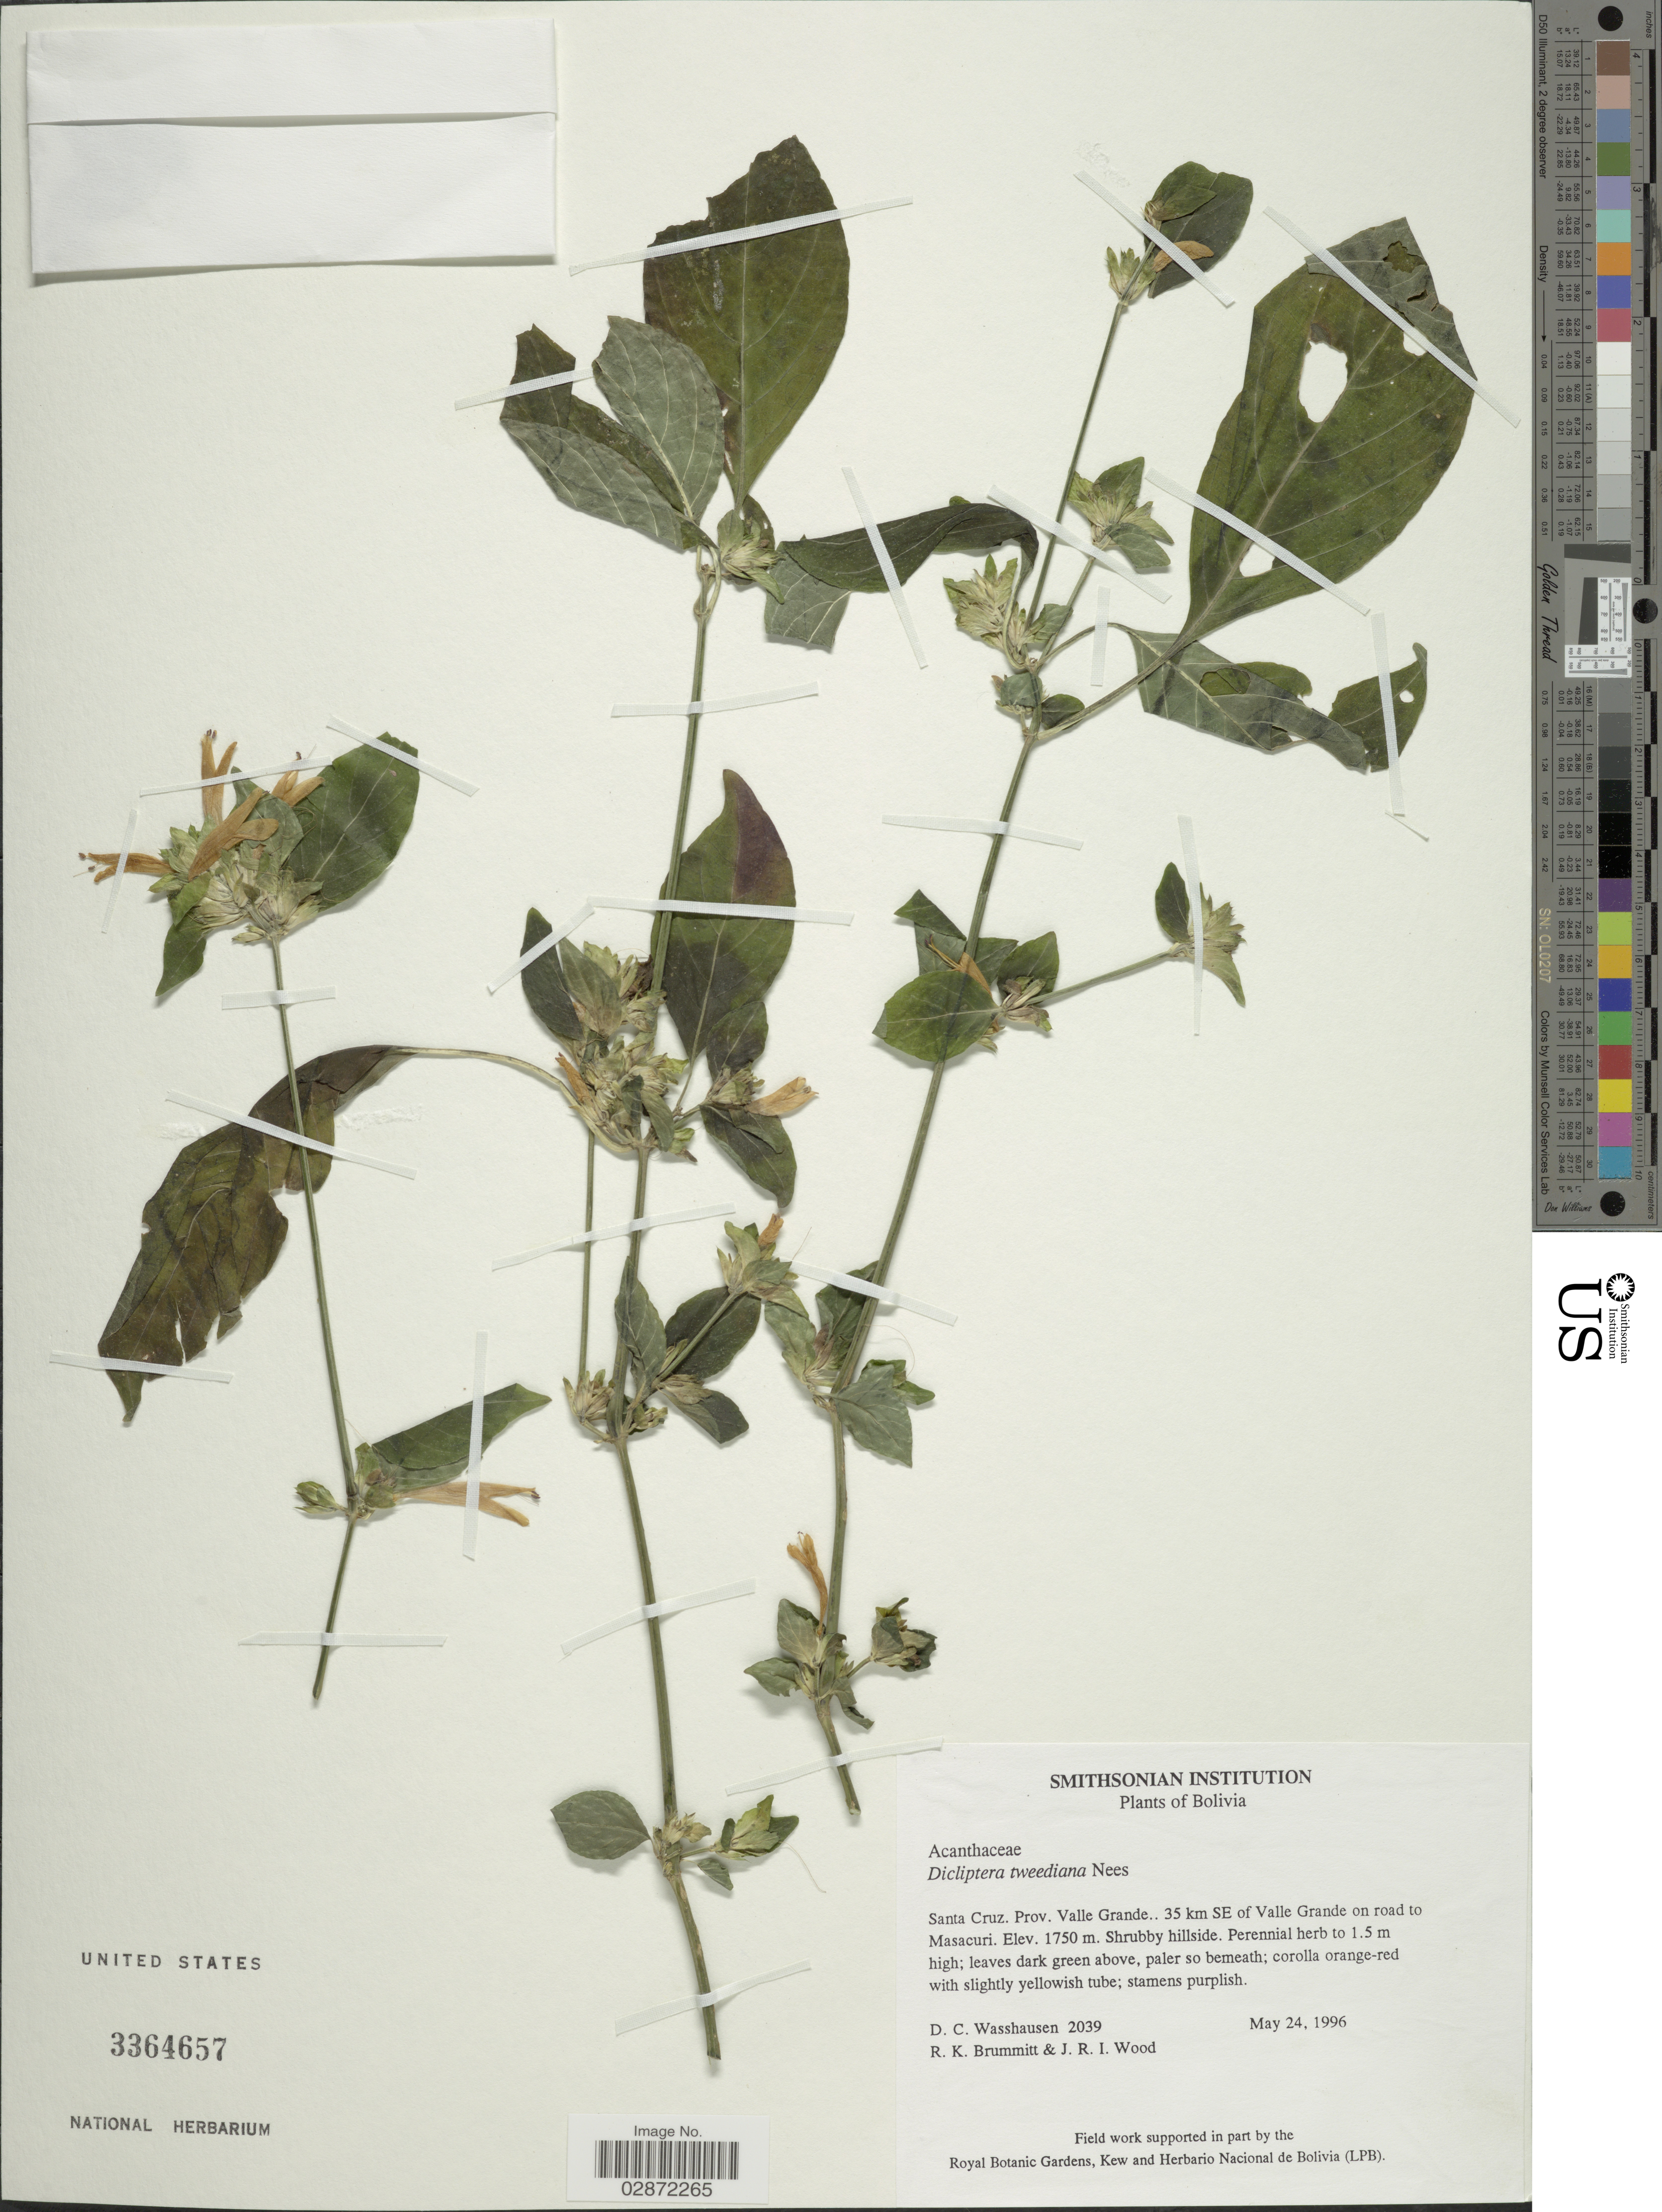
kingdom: Plantae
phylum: Tracheophyta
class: Magnoliopsida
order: Lamiales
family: Acanthaceae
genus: Dicliptera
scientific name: Dicliptera squarrosa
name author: Nees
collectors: D. C. Wasshausen, R. K. Brummitt & J. R. I. Wood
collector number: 2039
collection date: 1996-05-24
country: Bolivia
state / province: Santa Cruz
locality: Prov. Valle Grande. 35 km SE of Valle Grande on road to Masacuri.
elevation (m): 1750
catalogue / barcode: US 3364657